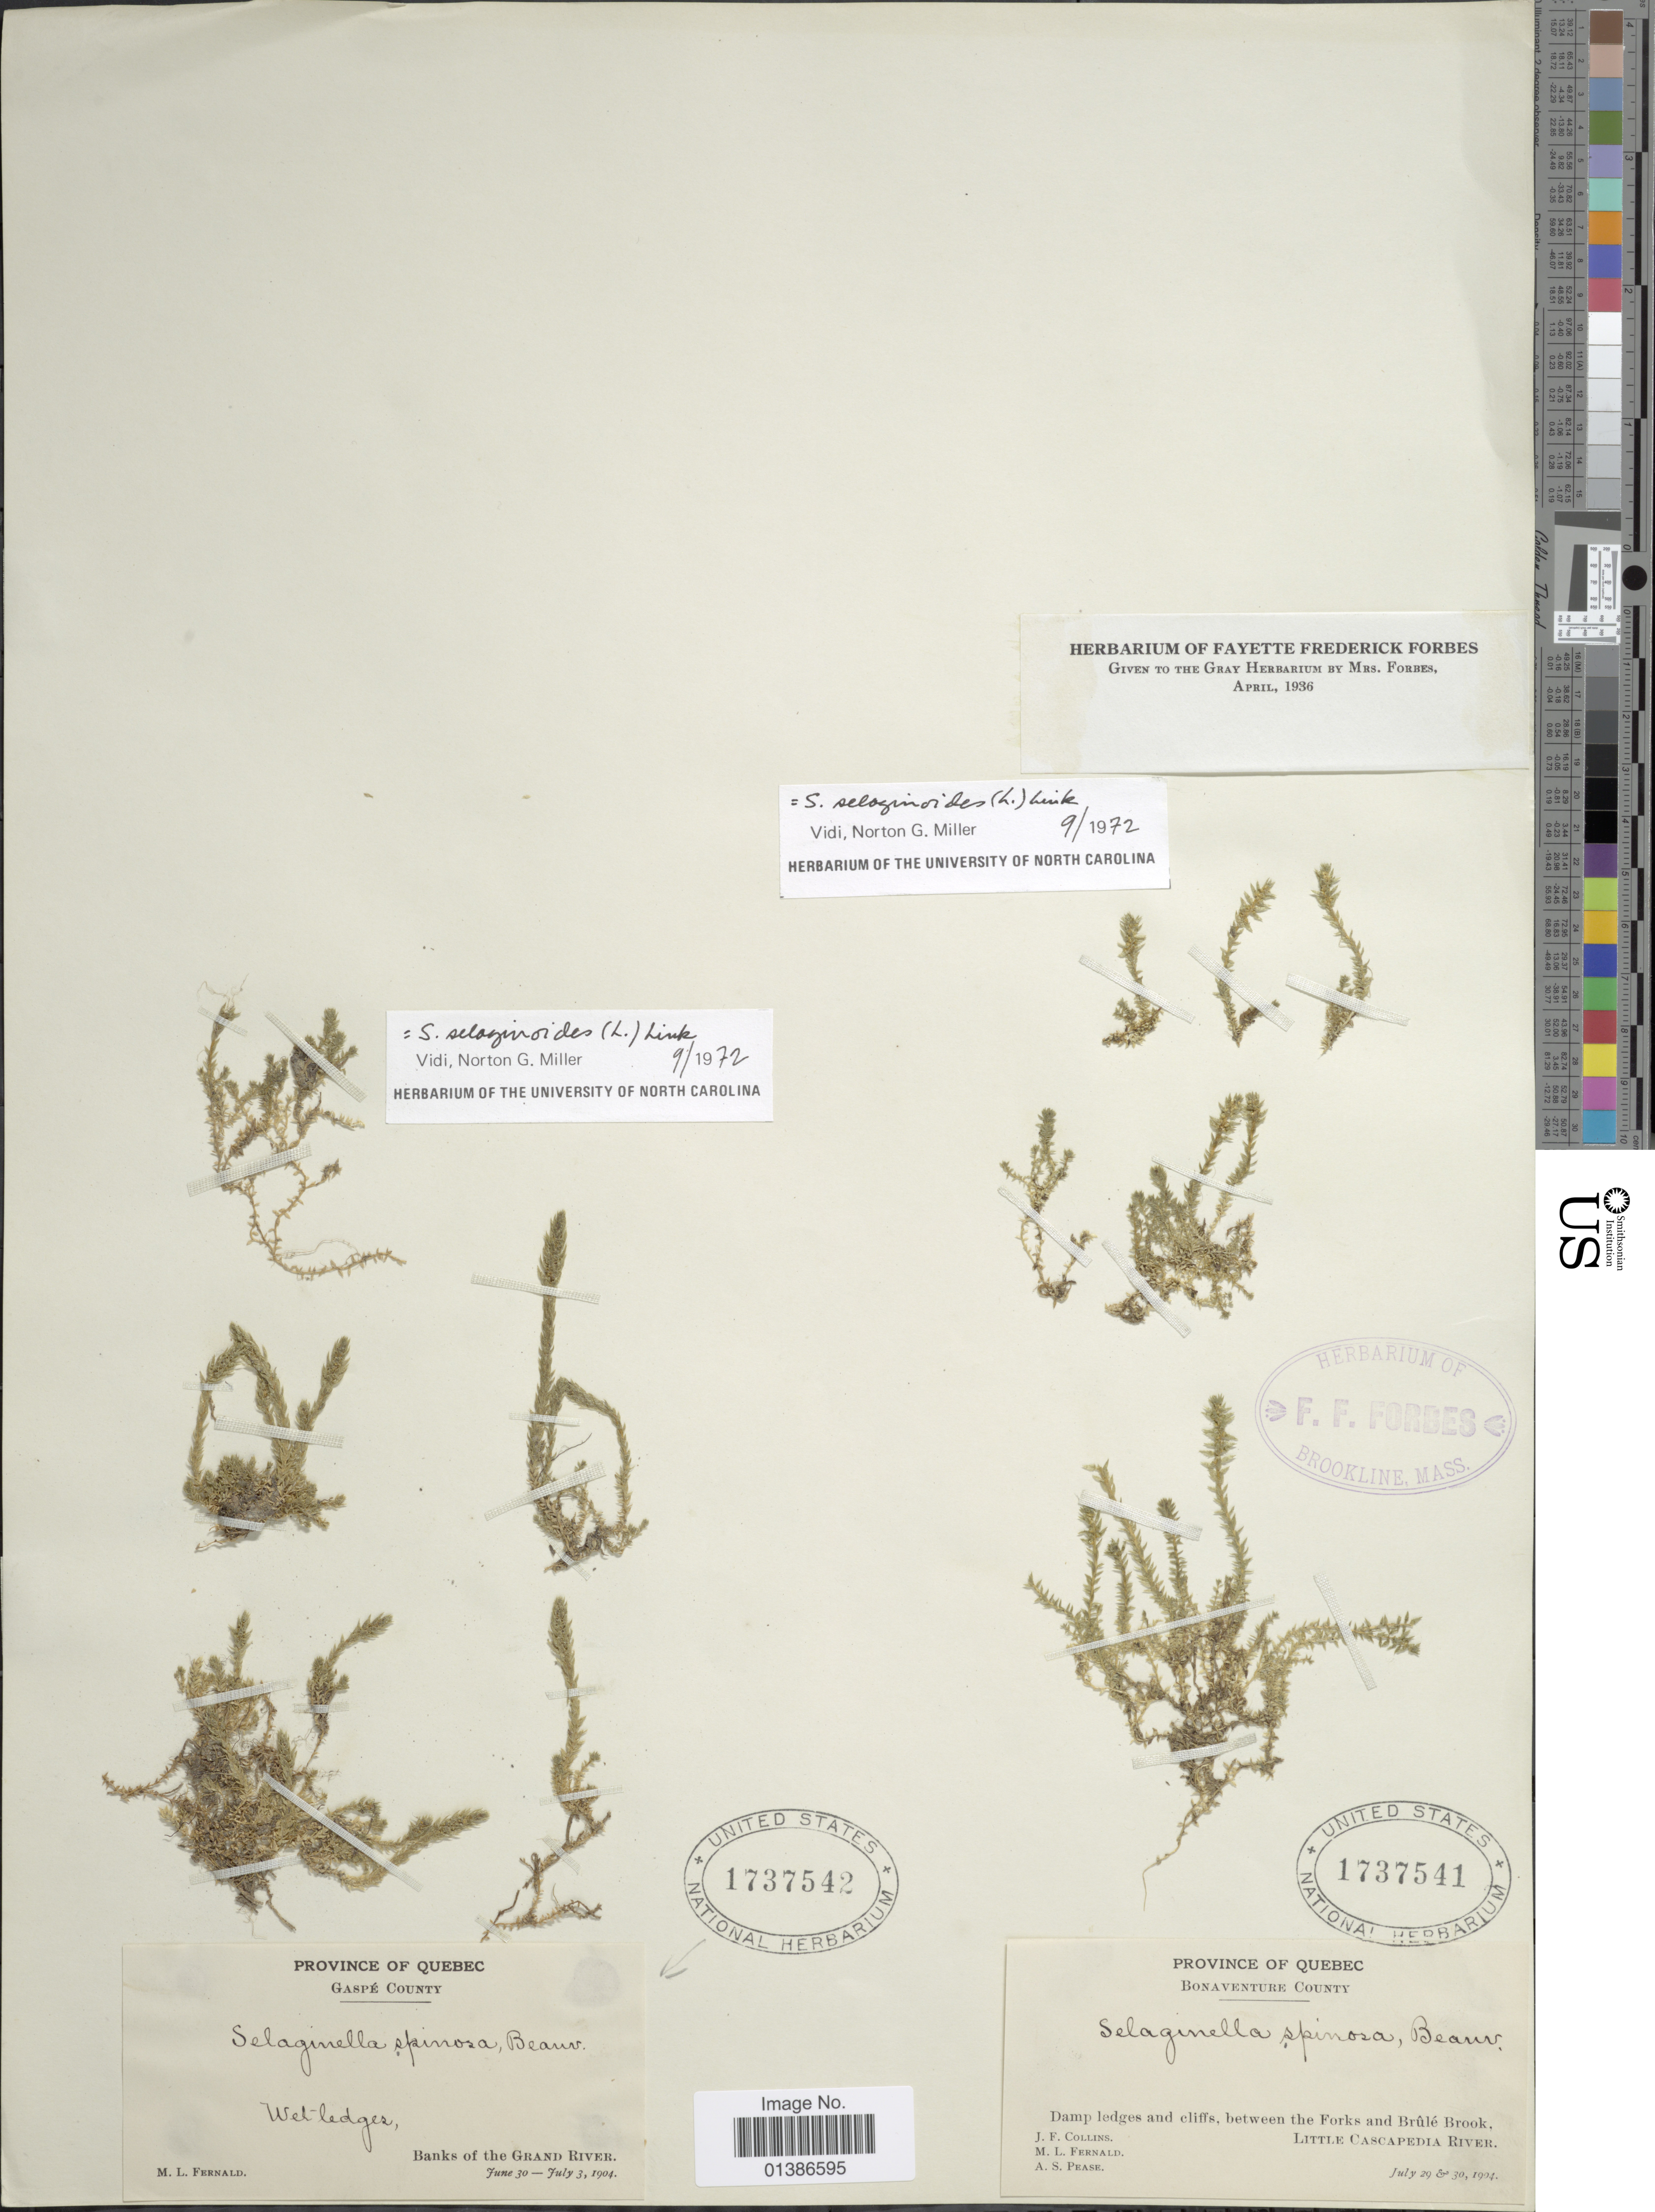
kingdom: Plantae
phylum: Tracheophyta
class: Lycopodiopsida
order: Selaginellales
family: Selaginellaceae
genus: Selaginella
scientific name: Selaginella selaginoides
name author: (L.) Link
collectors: M. L. Fernald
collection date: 1904-06-30/1904-07-03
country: Canada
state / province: Quebec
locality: Gaspé County, Banks of the Grand River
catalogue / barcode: US 1737542-2